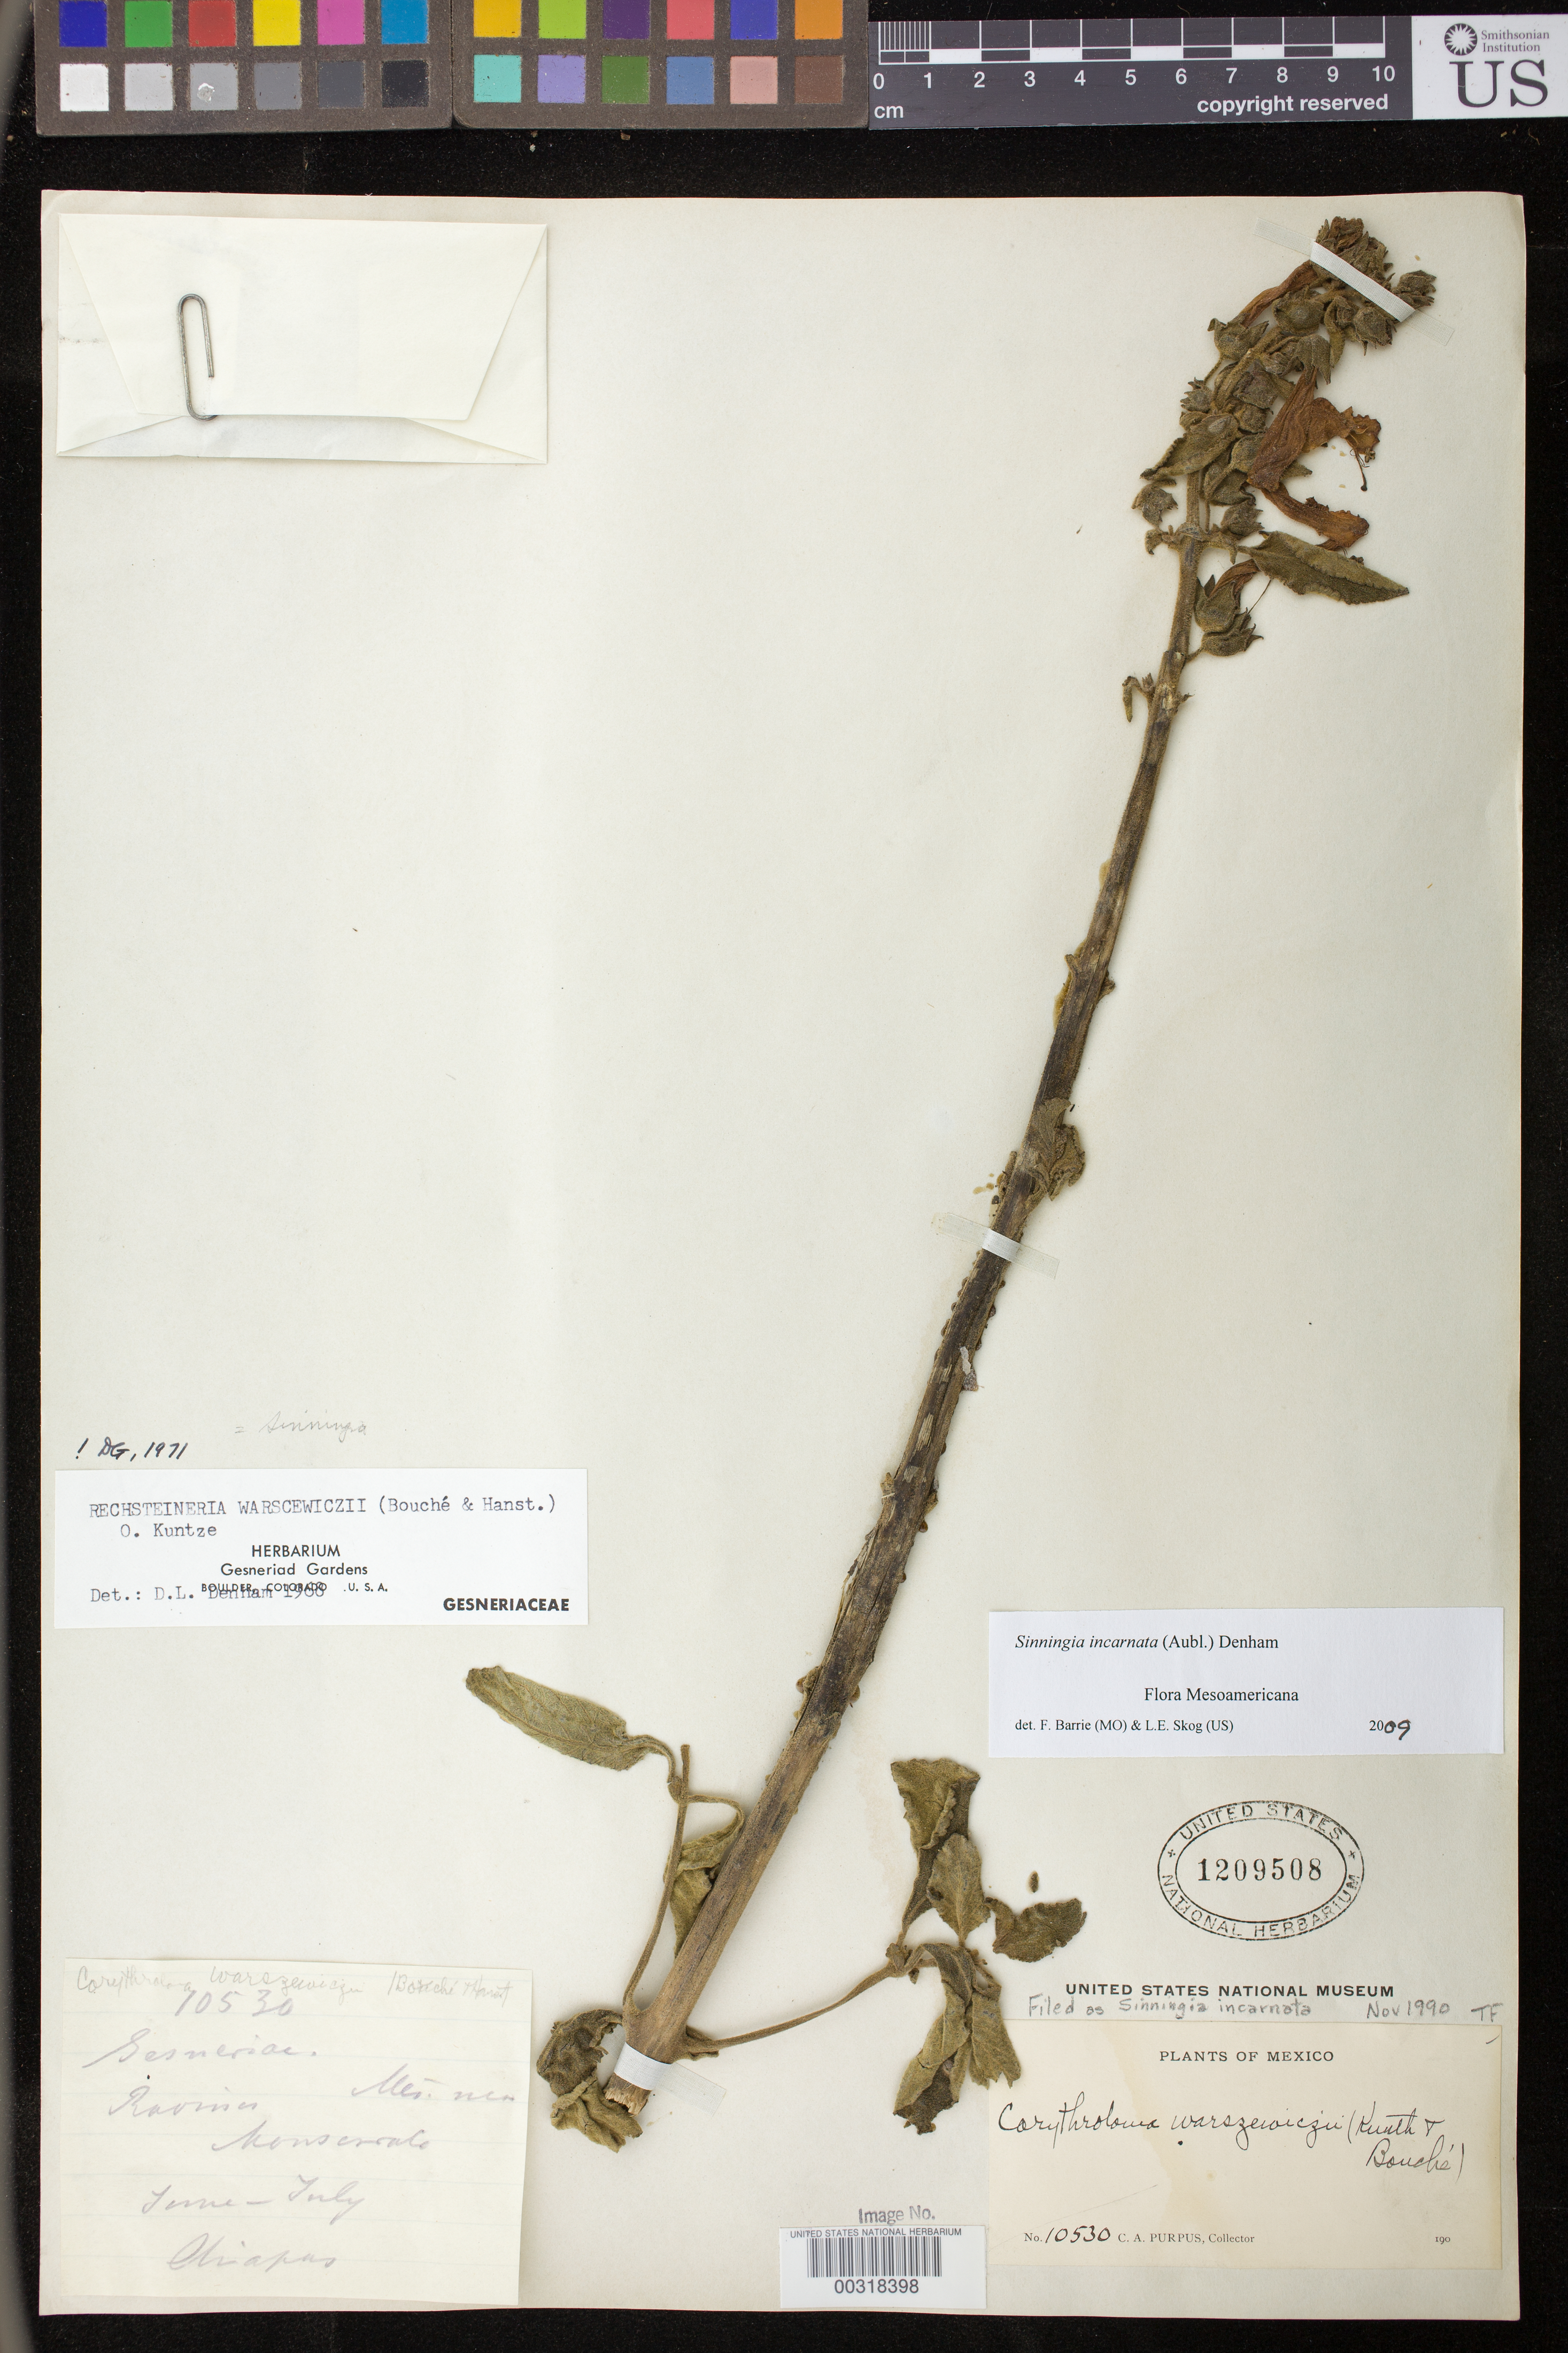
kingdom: Plantae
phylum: Tracheophyta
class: Magnoliopsida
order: Lamiales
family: Gesneriaceae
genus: Sinningia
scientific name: Sinningia incarnata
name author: (Aubl.) D.L. Denham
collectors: C. A. Purpus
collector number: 10530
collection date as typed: Jun-Jul 190?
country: Mexico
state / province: Chiapas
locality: Monserrate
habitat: Ravines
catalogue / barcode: US 1209508